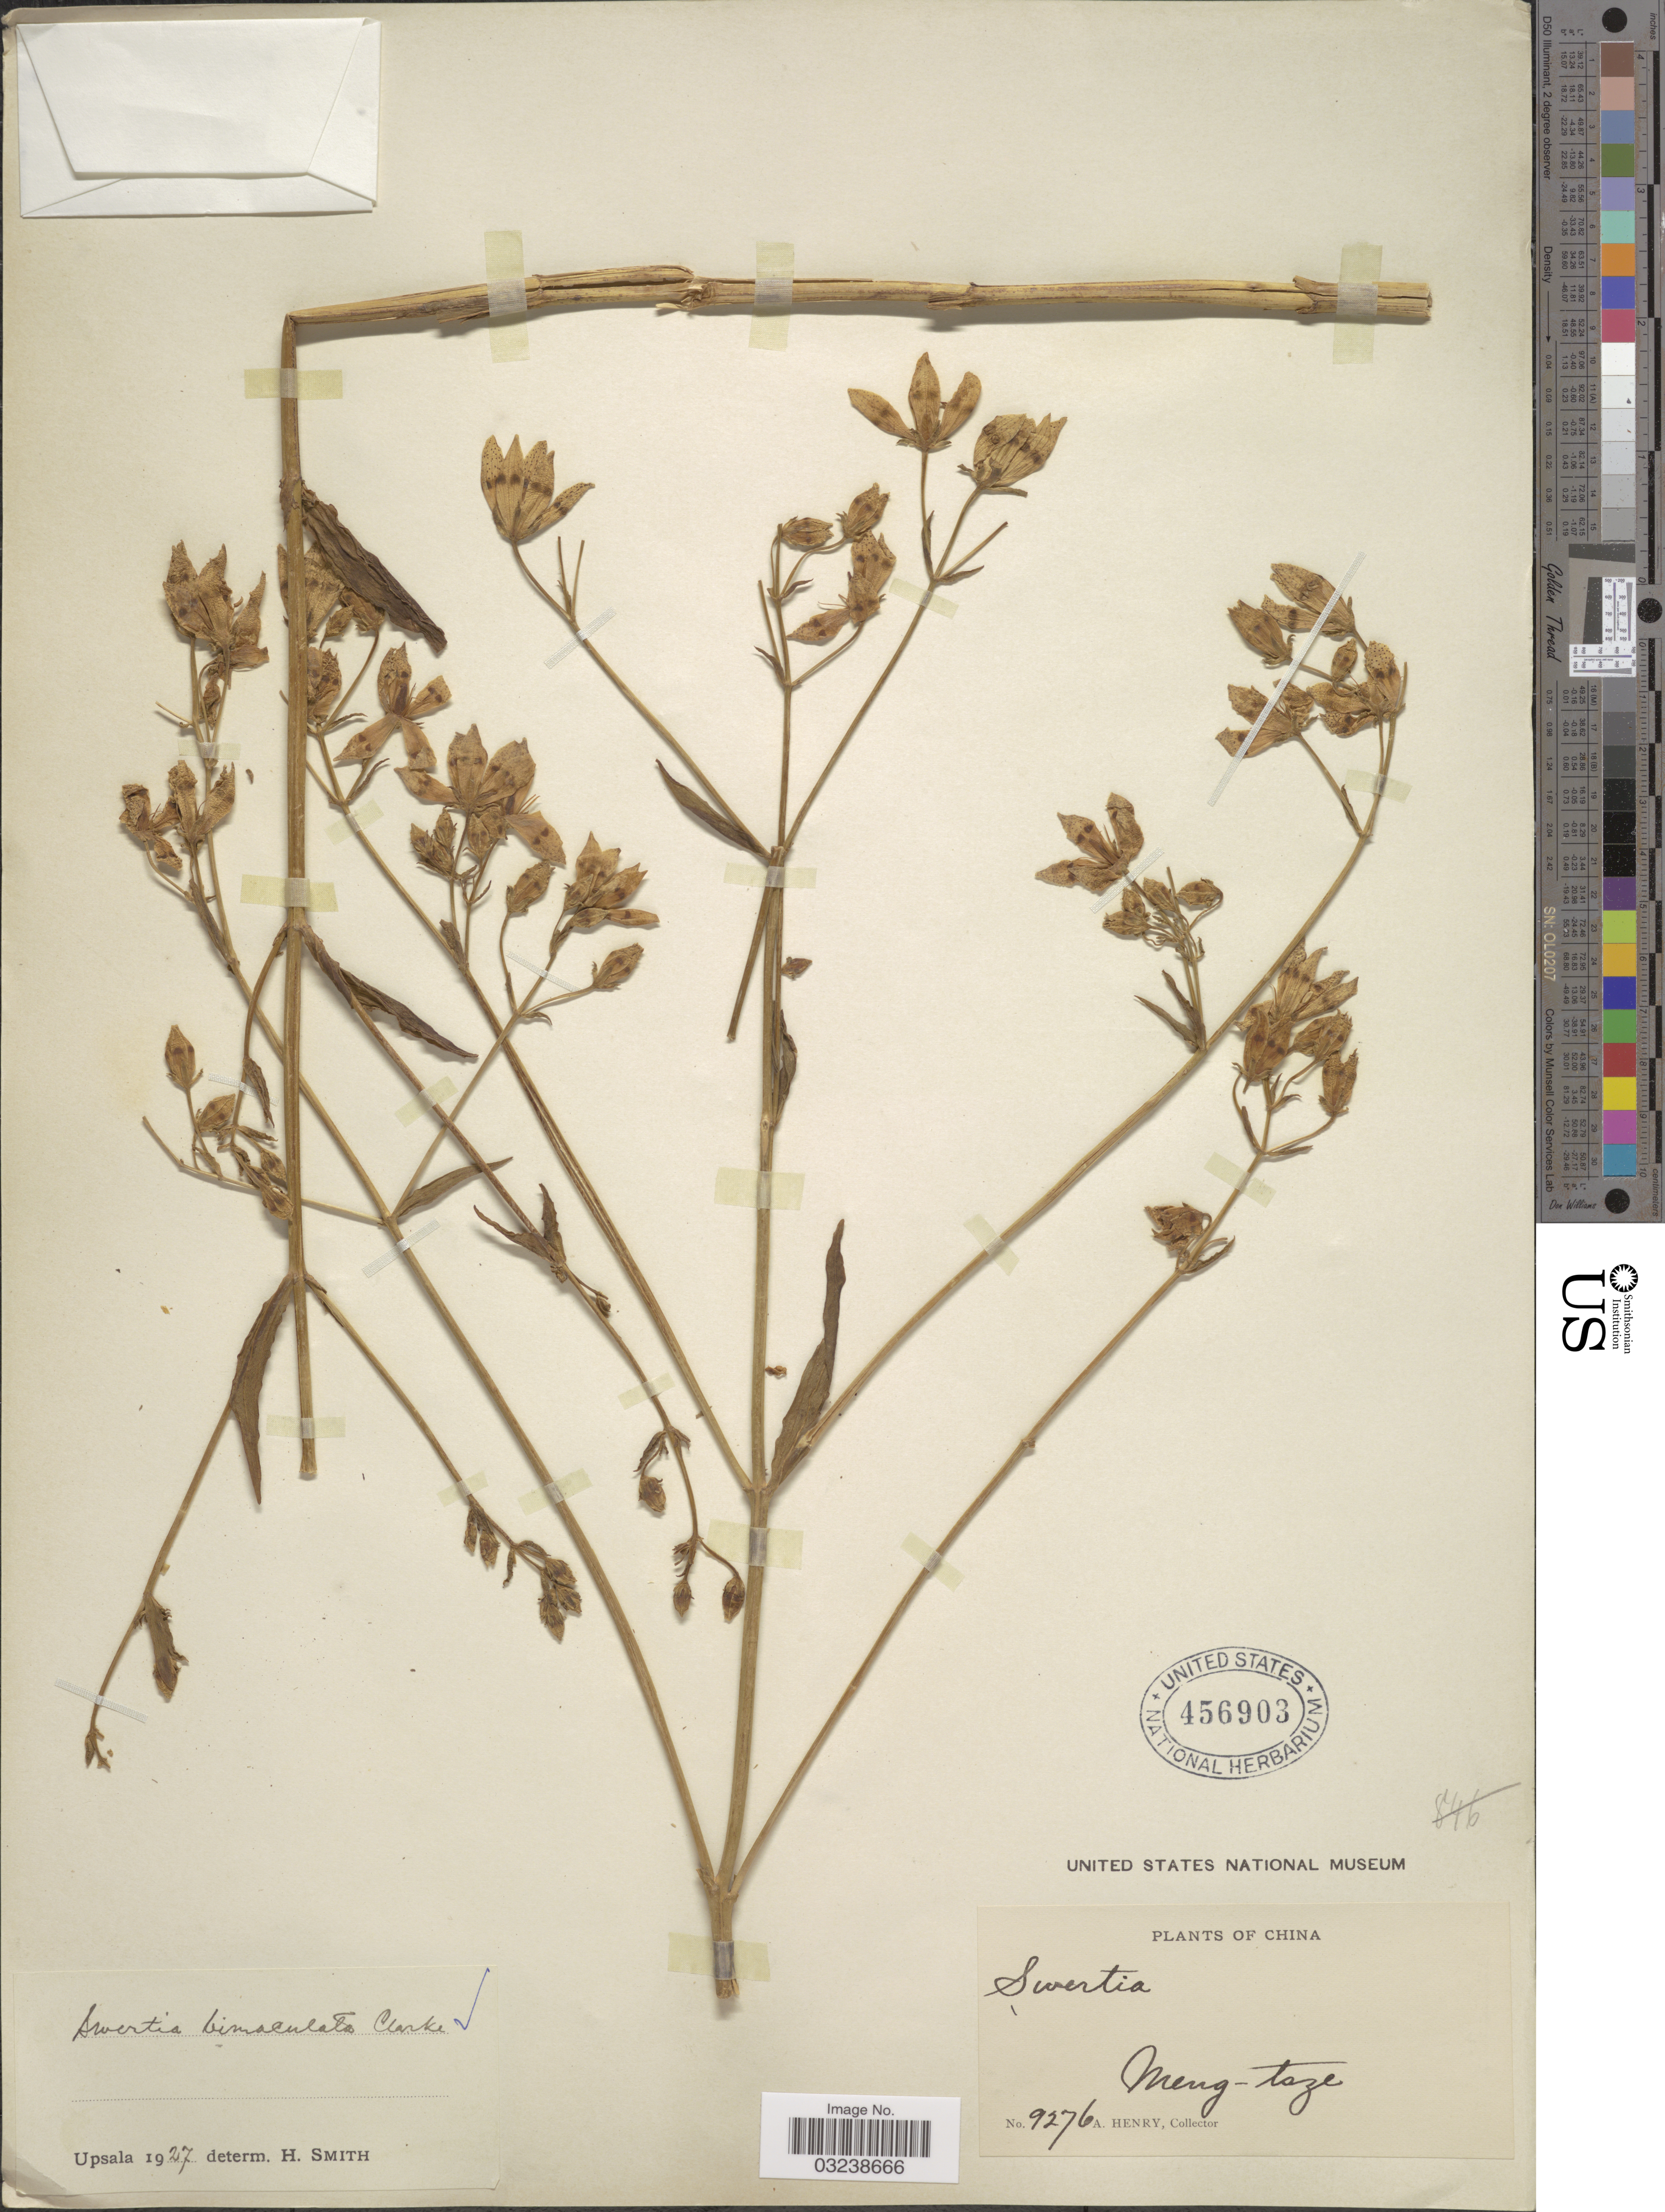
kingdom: Plantae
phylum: Tracheophyta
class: Magnoliopsida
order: Gentianales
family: Gentianaceae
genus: Swertia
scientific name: Swertia bimaculata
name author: (Siebold & Zucc.) Hook. f. & Thomson ex C.B. Clarke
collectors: A. Henry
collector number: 9276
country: China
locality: Meng-tsze.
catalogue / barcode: US 456903